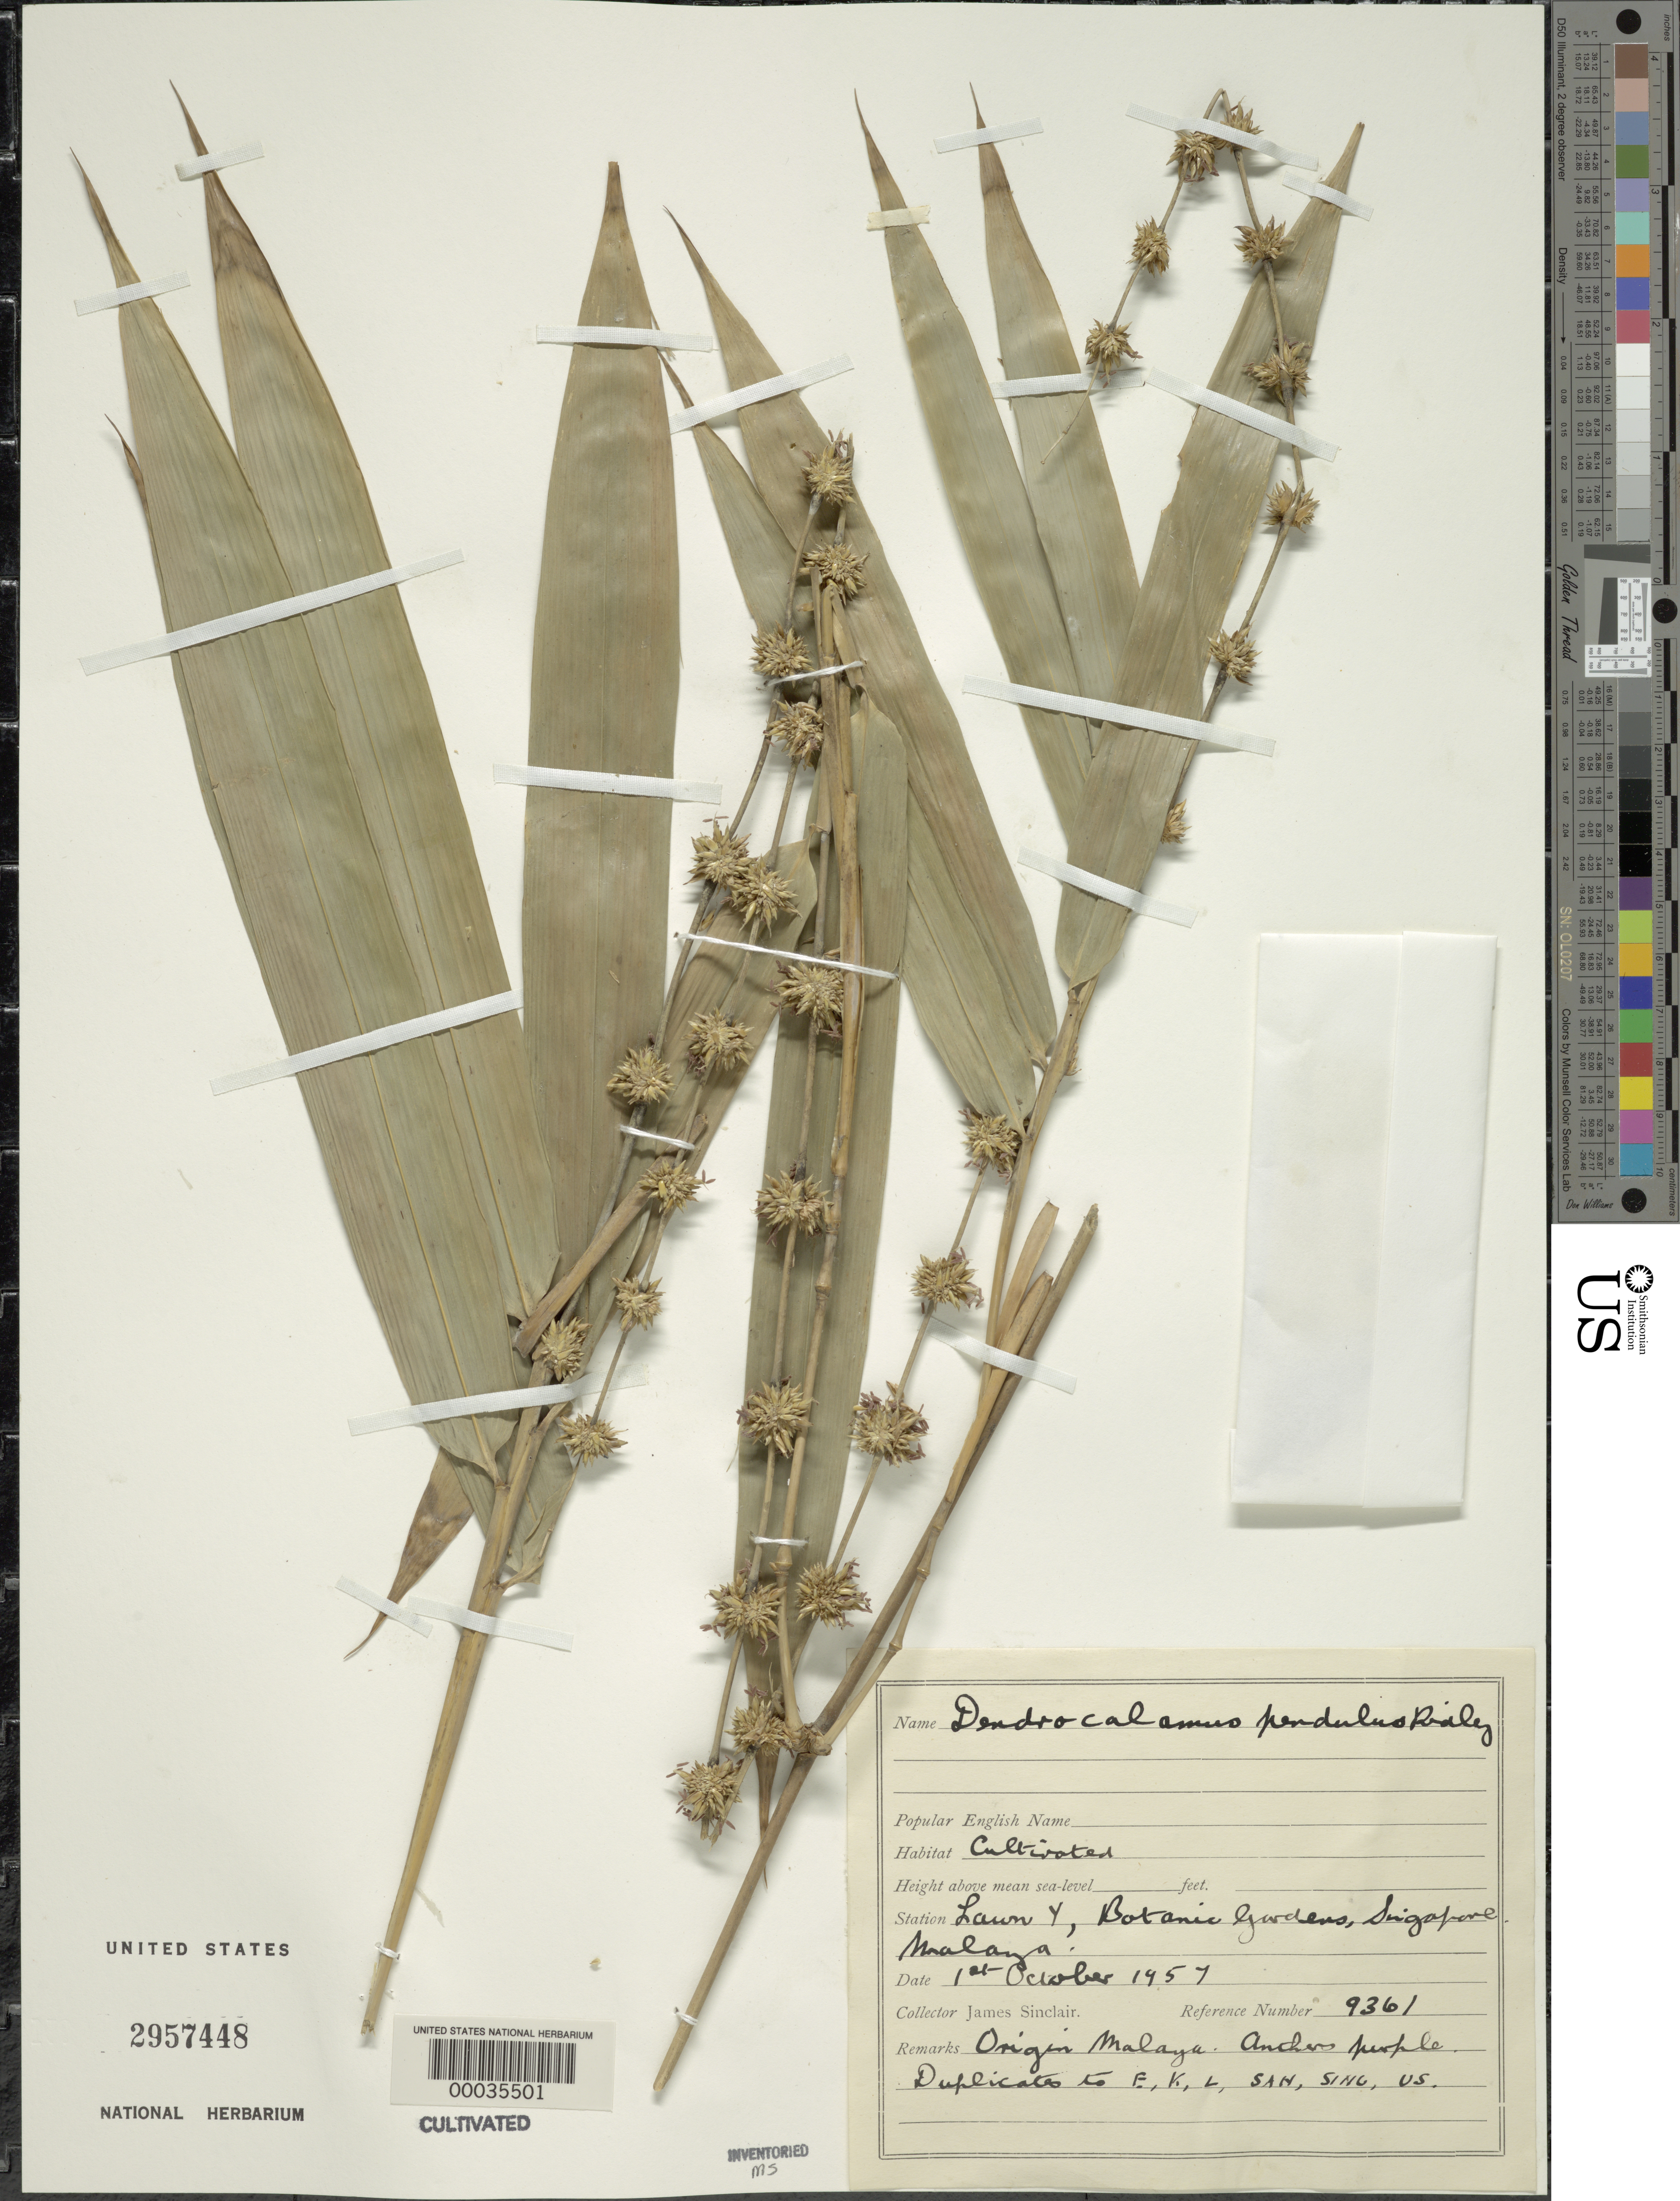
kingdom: Plantae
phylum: Tracheophyta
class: Liliopsida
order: Poales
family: Poaceae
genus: Dendrocalamus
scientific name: Dendrocalamus pendulus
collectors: J. Sinclair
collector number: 9361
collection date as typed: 01 Oct 1954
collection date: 1954-10-01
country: Singapore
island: Singapore Island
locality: Botanic garden [Malay Peninsula]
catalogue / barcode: US 2957448